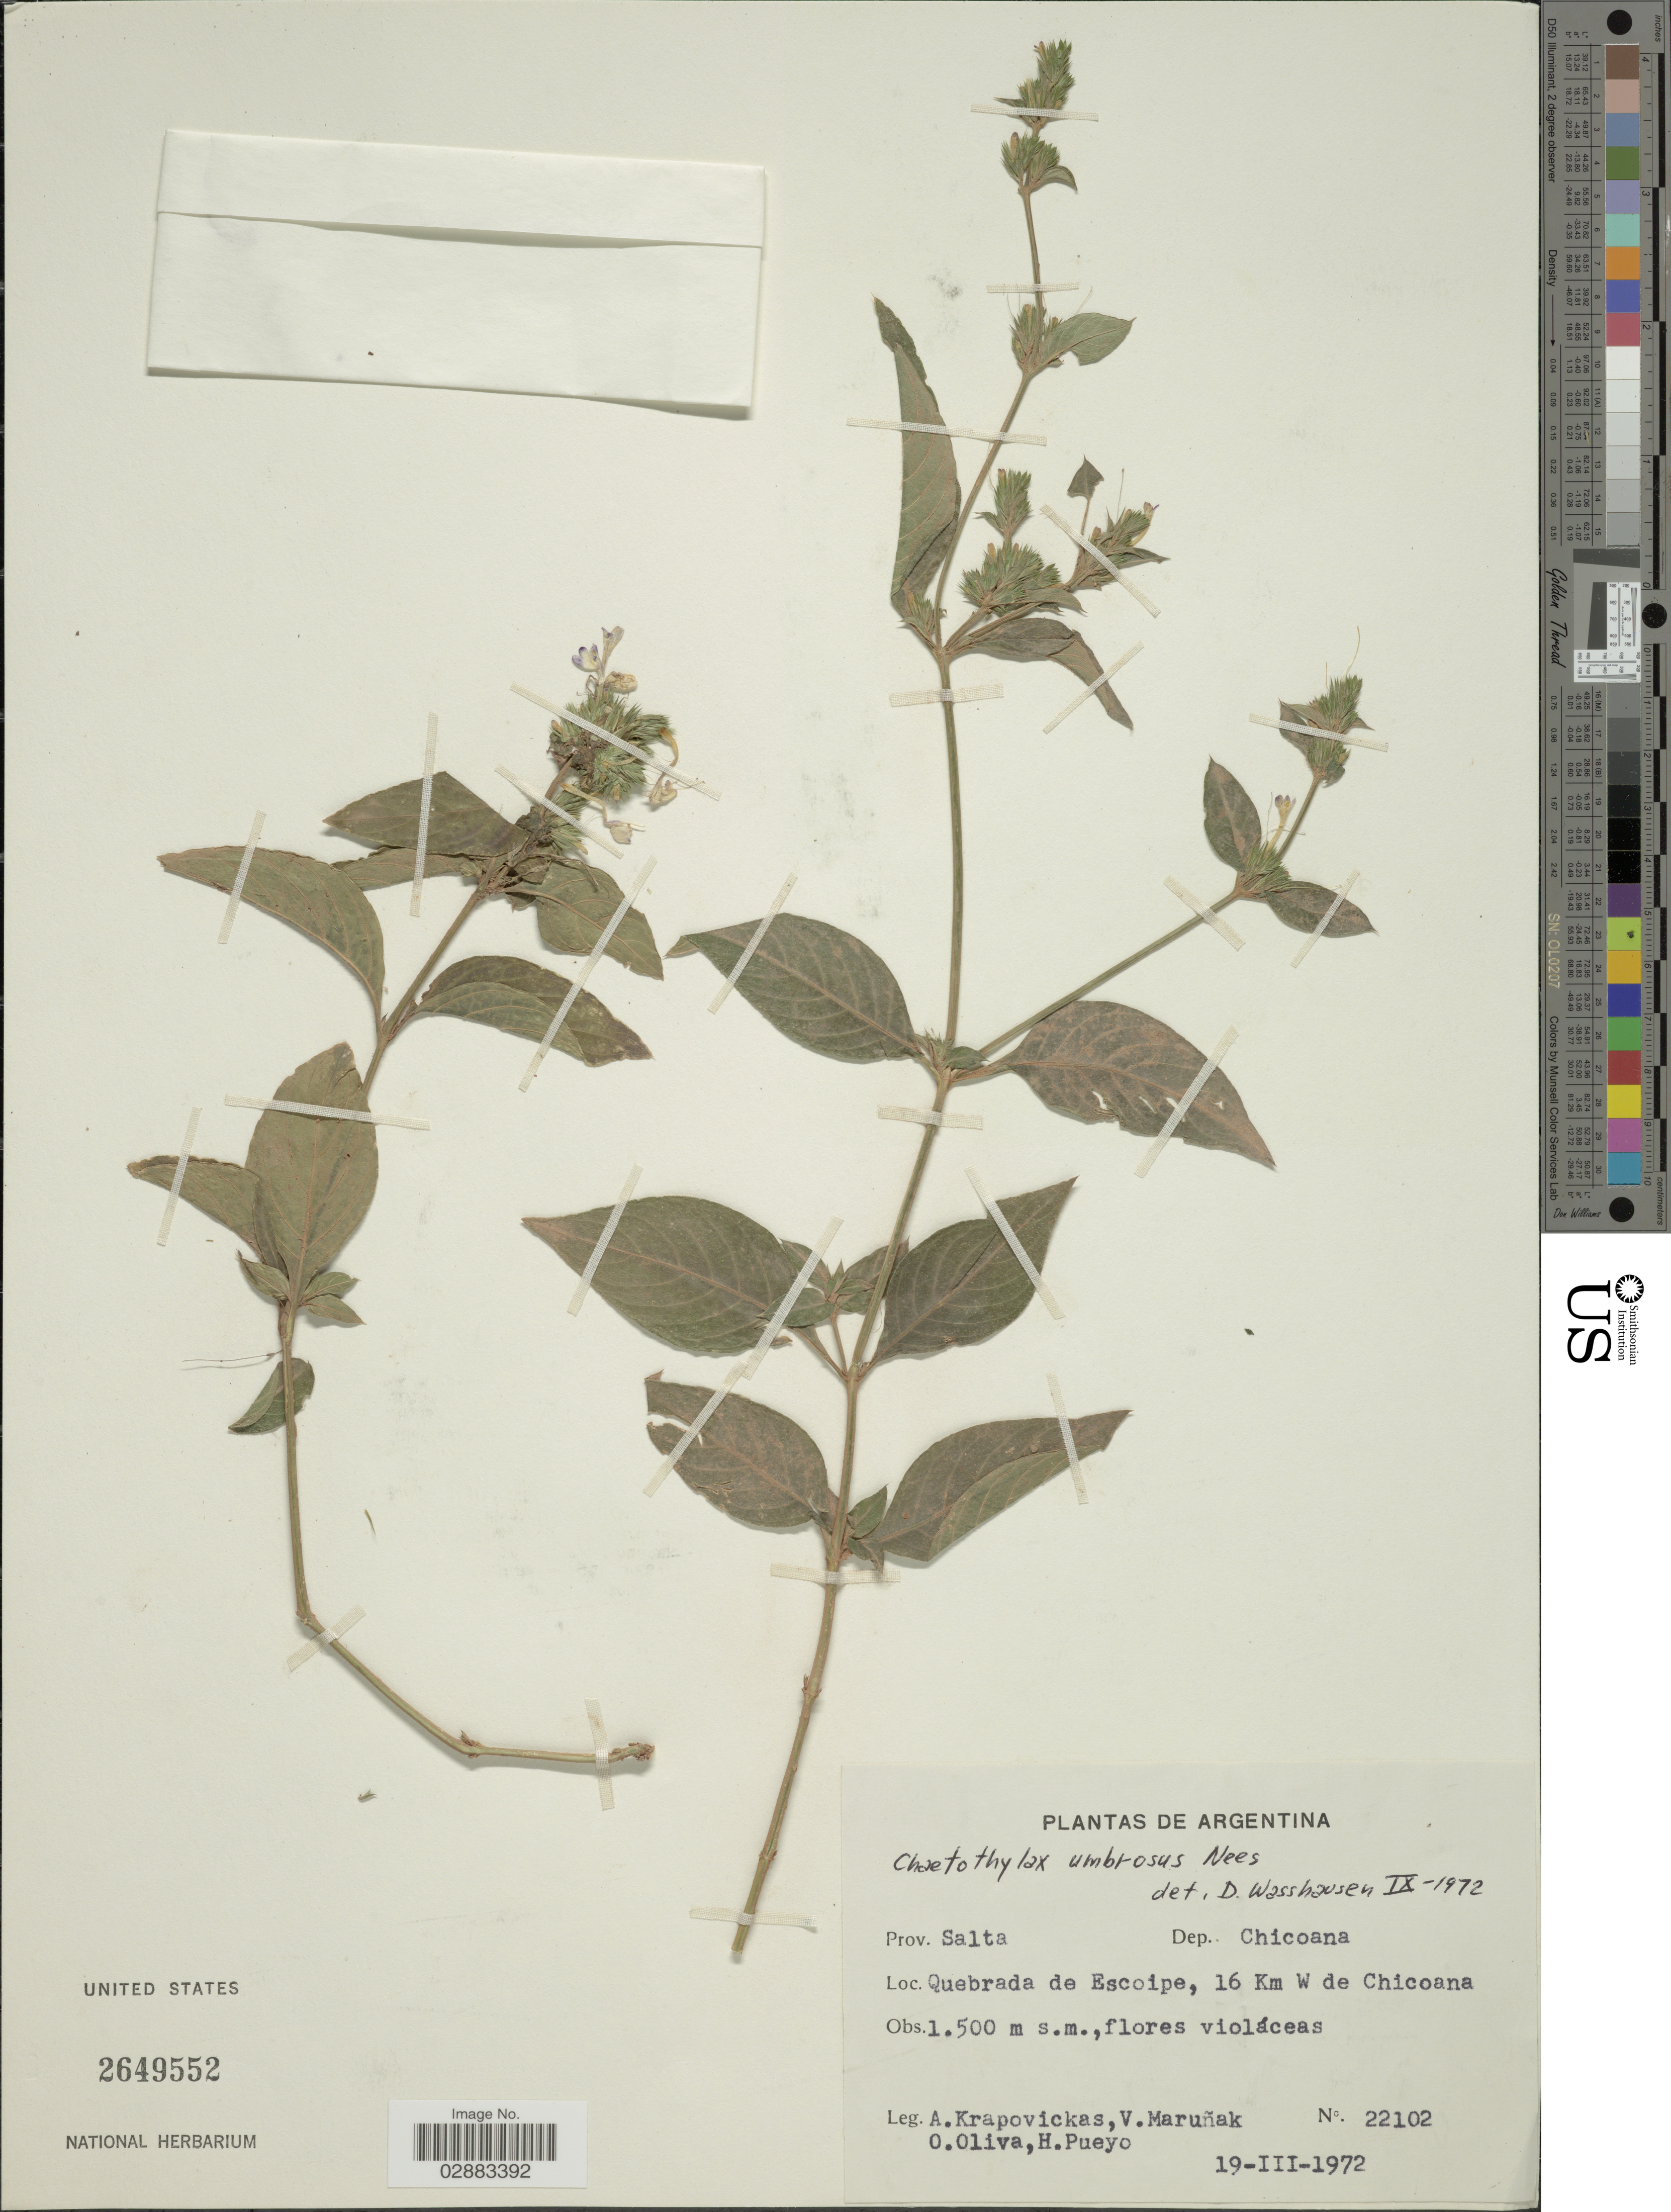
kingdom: Plantae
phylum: Tracheophyta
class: Magnoliopsida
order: Lamiales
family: Acanthaceae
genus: Justicia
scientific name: Justicia goudotii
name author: V.A.W. Graham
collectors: A. Krapovickas, V. Maruñak, O. Oliva & H. Pueyo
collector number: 22102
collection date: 1972-03-19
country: Argentina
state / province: Salta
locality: Dep. Chicoana. Quebrada de Escoipe, 16 Km W de Chicoana.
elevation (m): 1500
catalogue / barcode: US 2649552